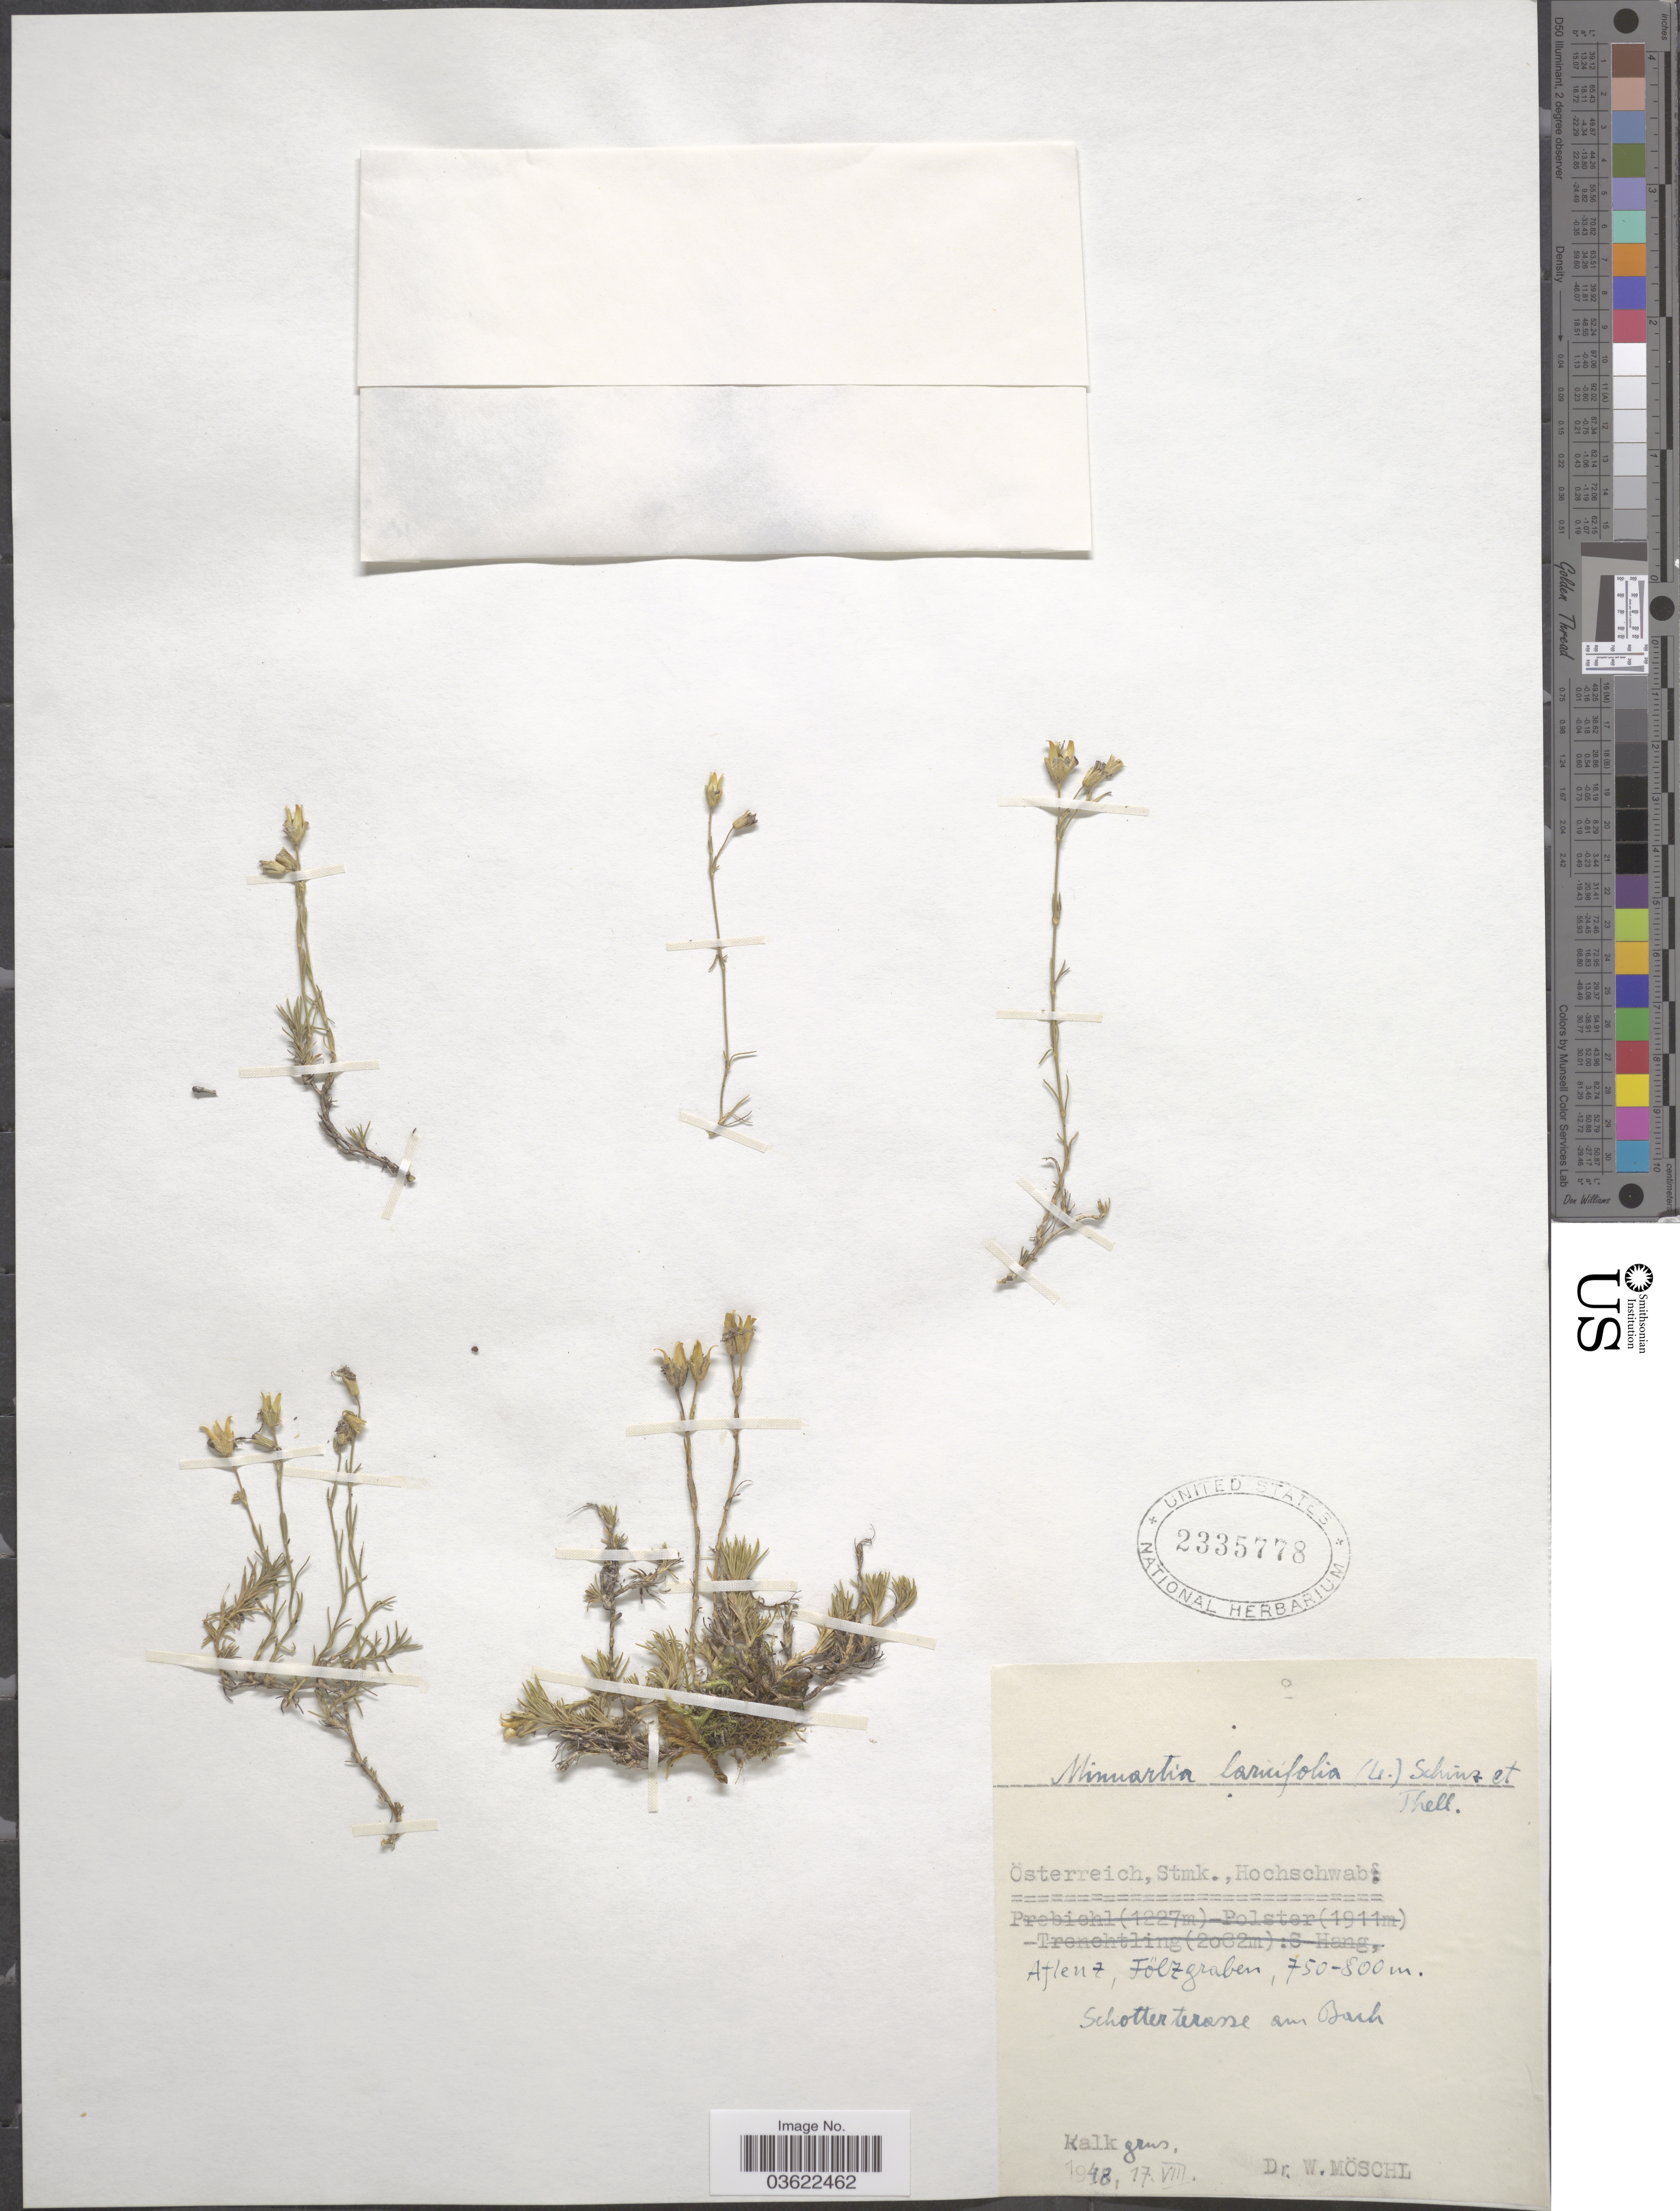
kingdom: Plantae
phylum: Tracheophyta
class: Magnoliopsida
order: Caryophyllales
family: Caryophyllaceae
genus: Cherleria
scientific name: Cherleria langii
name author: (G. Reuss & Boiss.) A.J. Moore & Dillenb.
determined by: Strong, Mark T., (BOT), Smithsonian Institution - National Museum of Natural History (UNITED STATES)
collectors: W. Moschl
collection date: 1948-08-17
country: Austria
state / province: Steiermark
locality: Österreich, Stmk., Hochschwab: Atlenz, Fölzgraben. Kalkgrus.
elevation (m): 750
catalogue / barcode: US 2335778